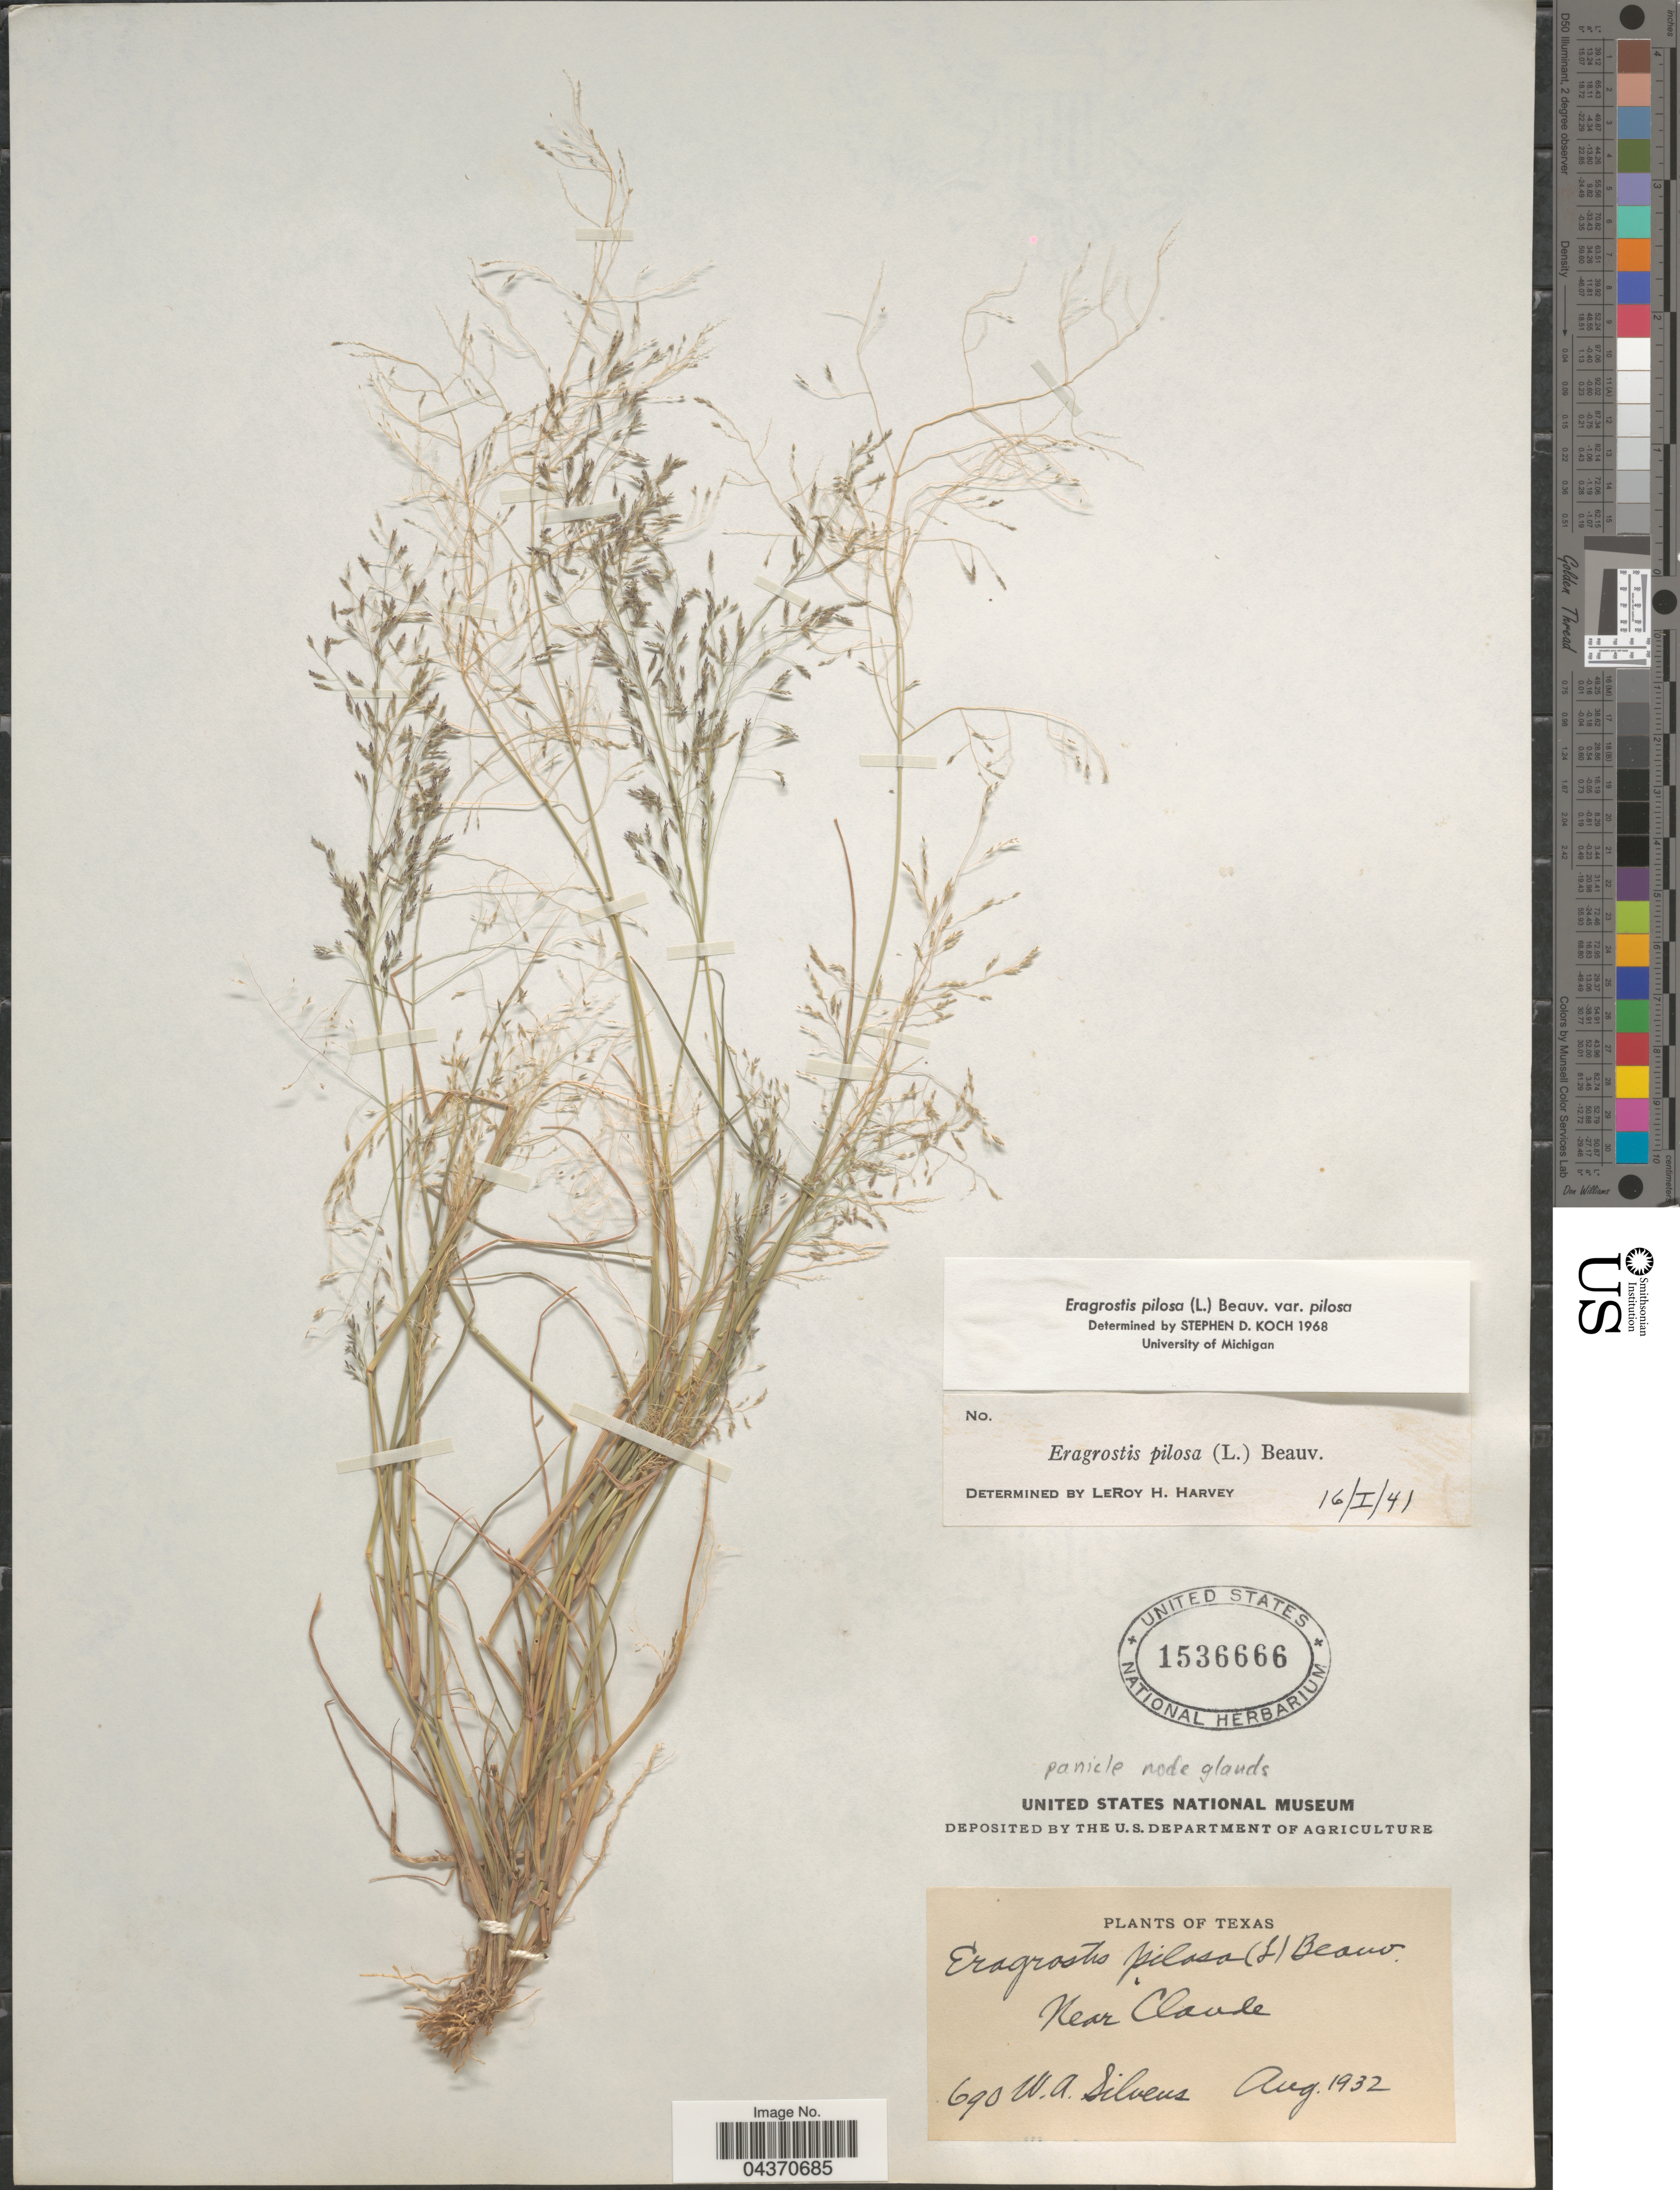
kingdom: Plantae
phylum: Tracheophyta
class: Liliopsida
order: Poales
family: Poaceae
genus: Eragrostis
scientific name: Eragrostis pilosa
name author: (L.) P. Beauv.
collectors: W. Silveus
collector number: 690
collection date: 1932-08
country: United States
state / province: Texas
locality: Near Claude.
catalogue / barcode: US 1536666